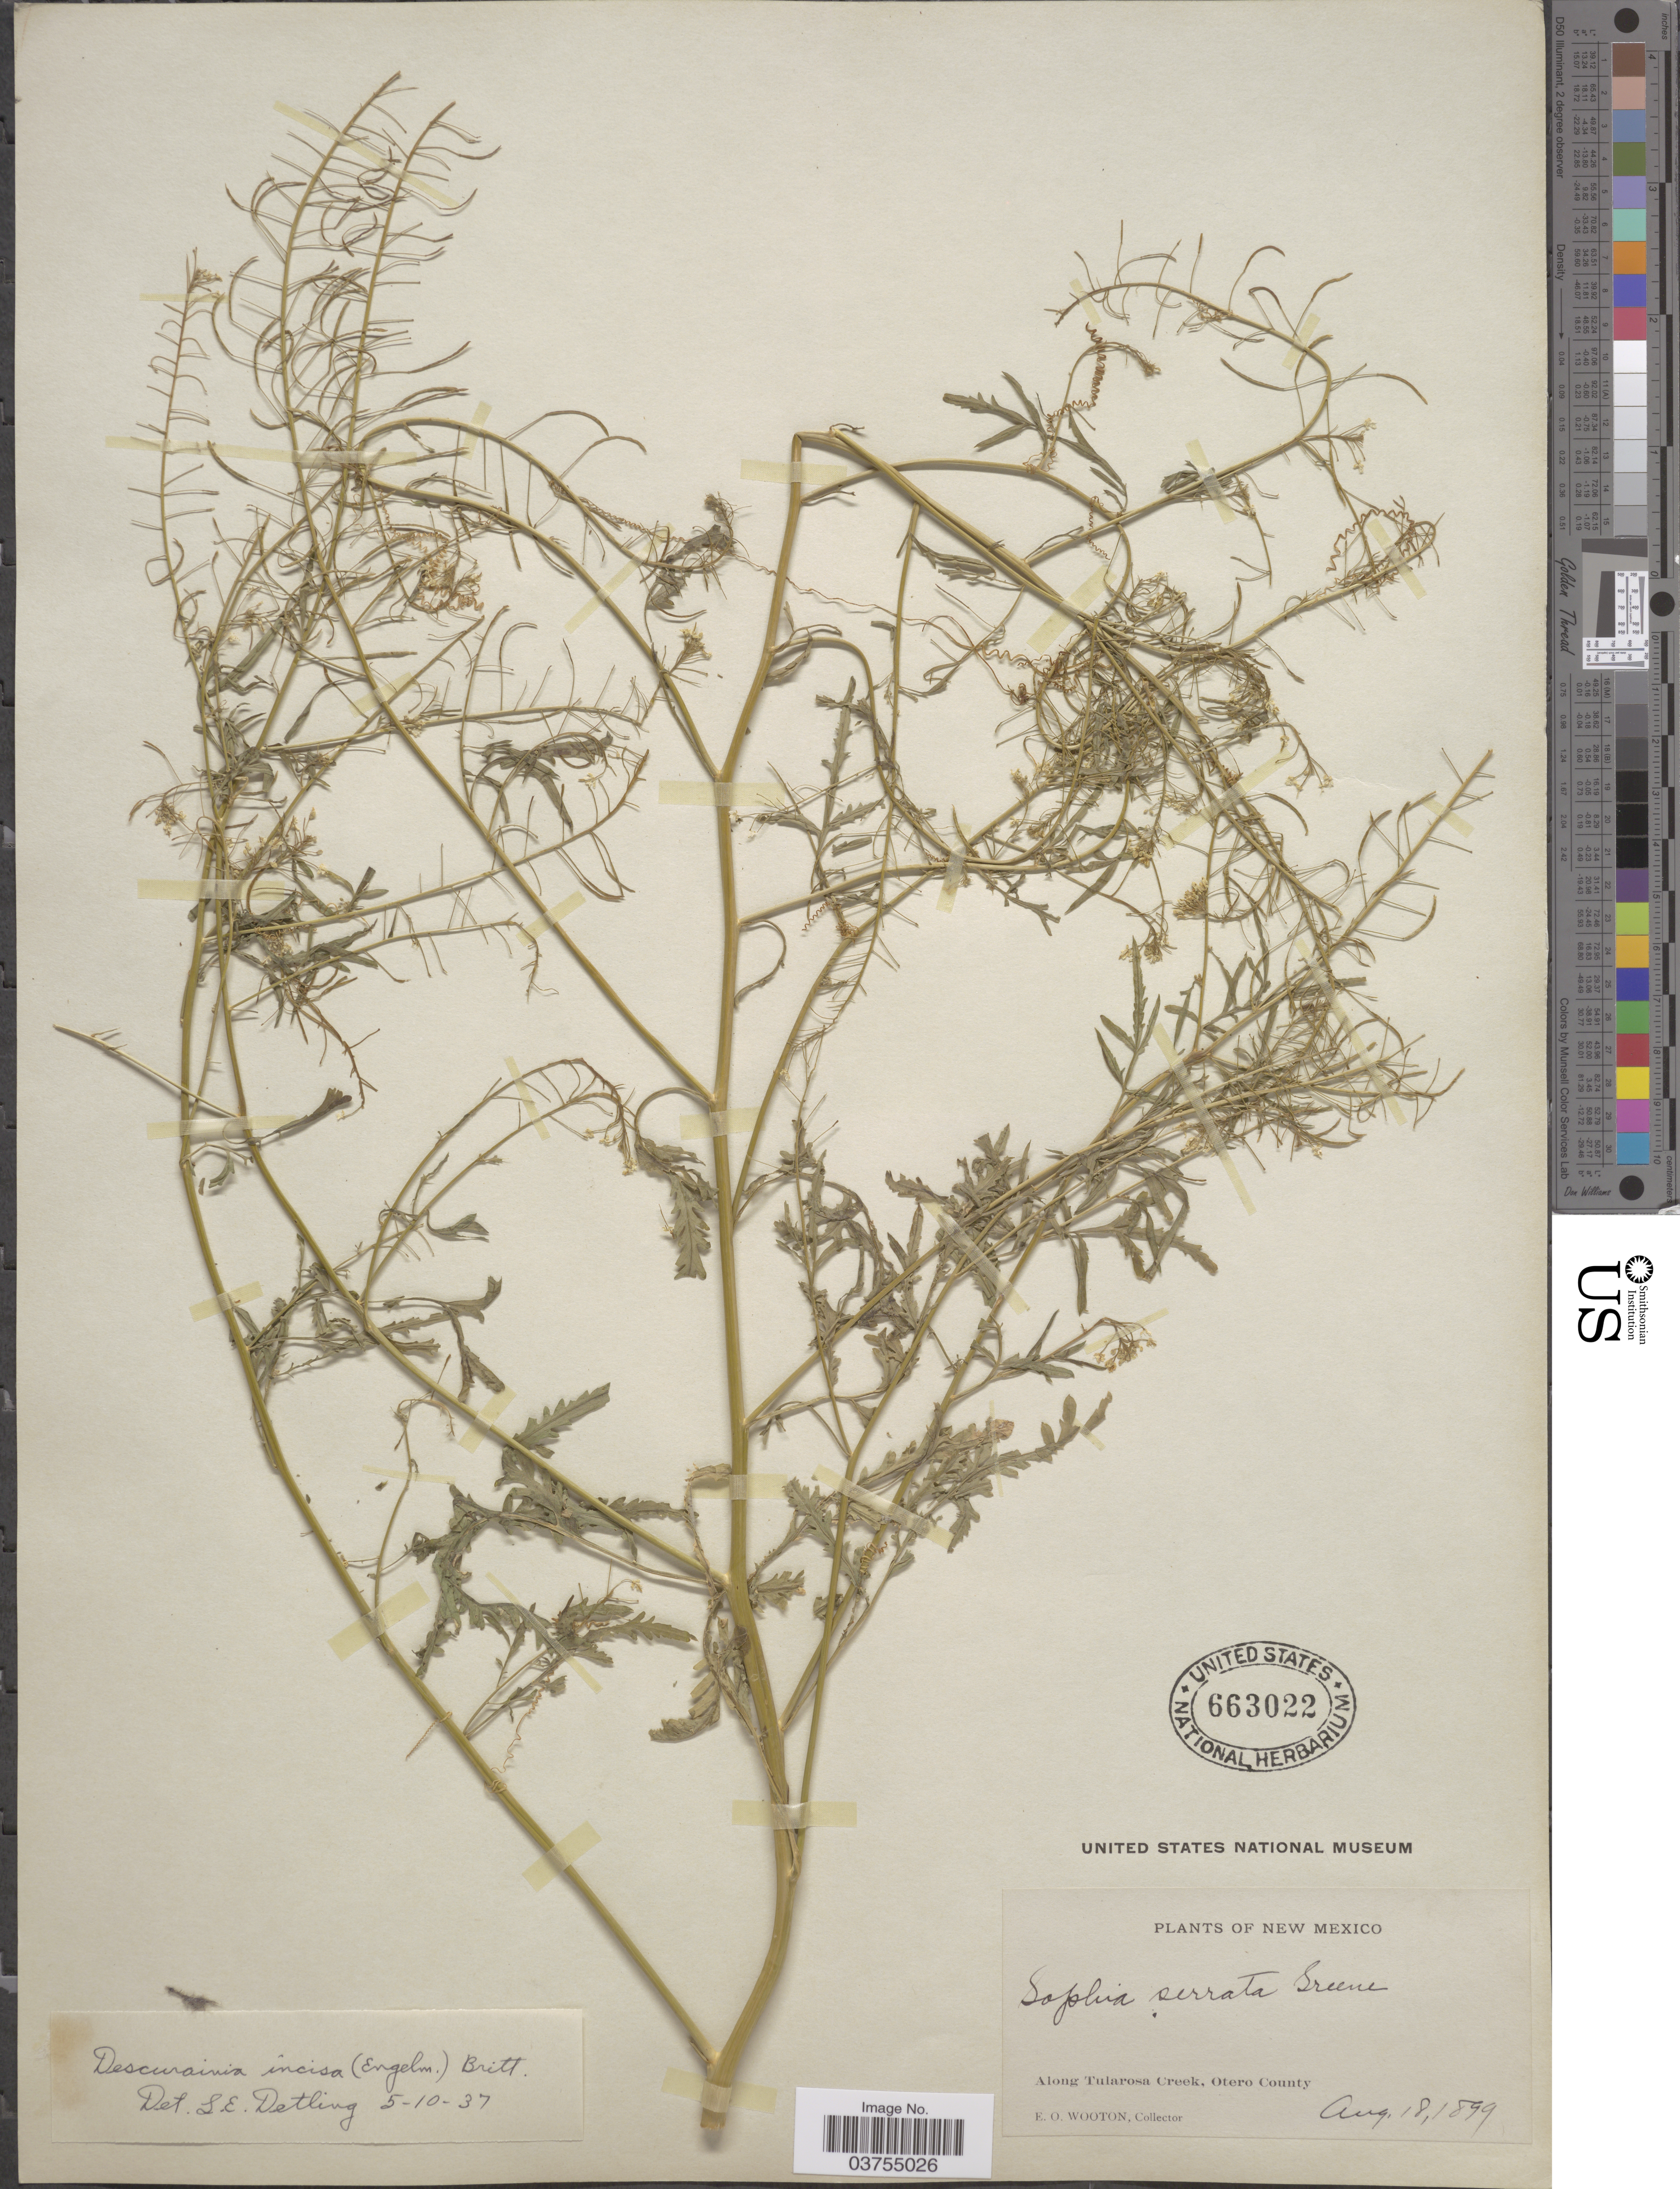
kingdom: Plantae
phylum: Tracheophyta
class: Magnoliopsida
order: Brassicales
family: Brassicaceae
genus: Descurainia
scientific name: Descurainia richardsonii subsp. incisa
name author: (Engelm. ex A. Gray) Detling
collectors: E. O. Wooton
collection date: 1899-08-18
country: United States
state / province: New Mexico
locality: Along Tularosa Creek, Otero County.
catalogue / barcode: US 663022